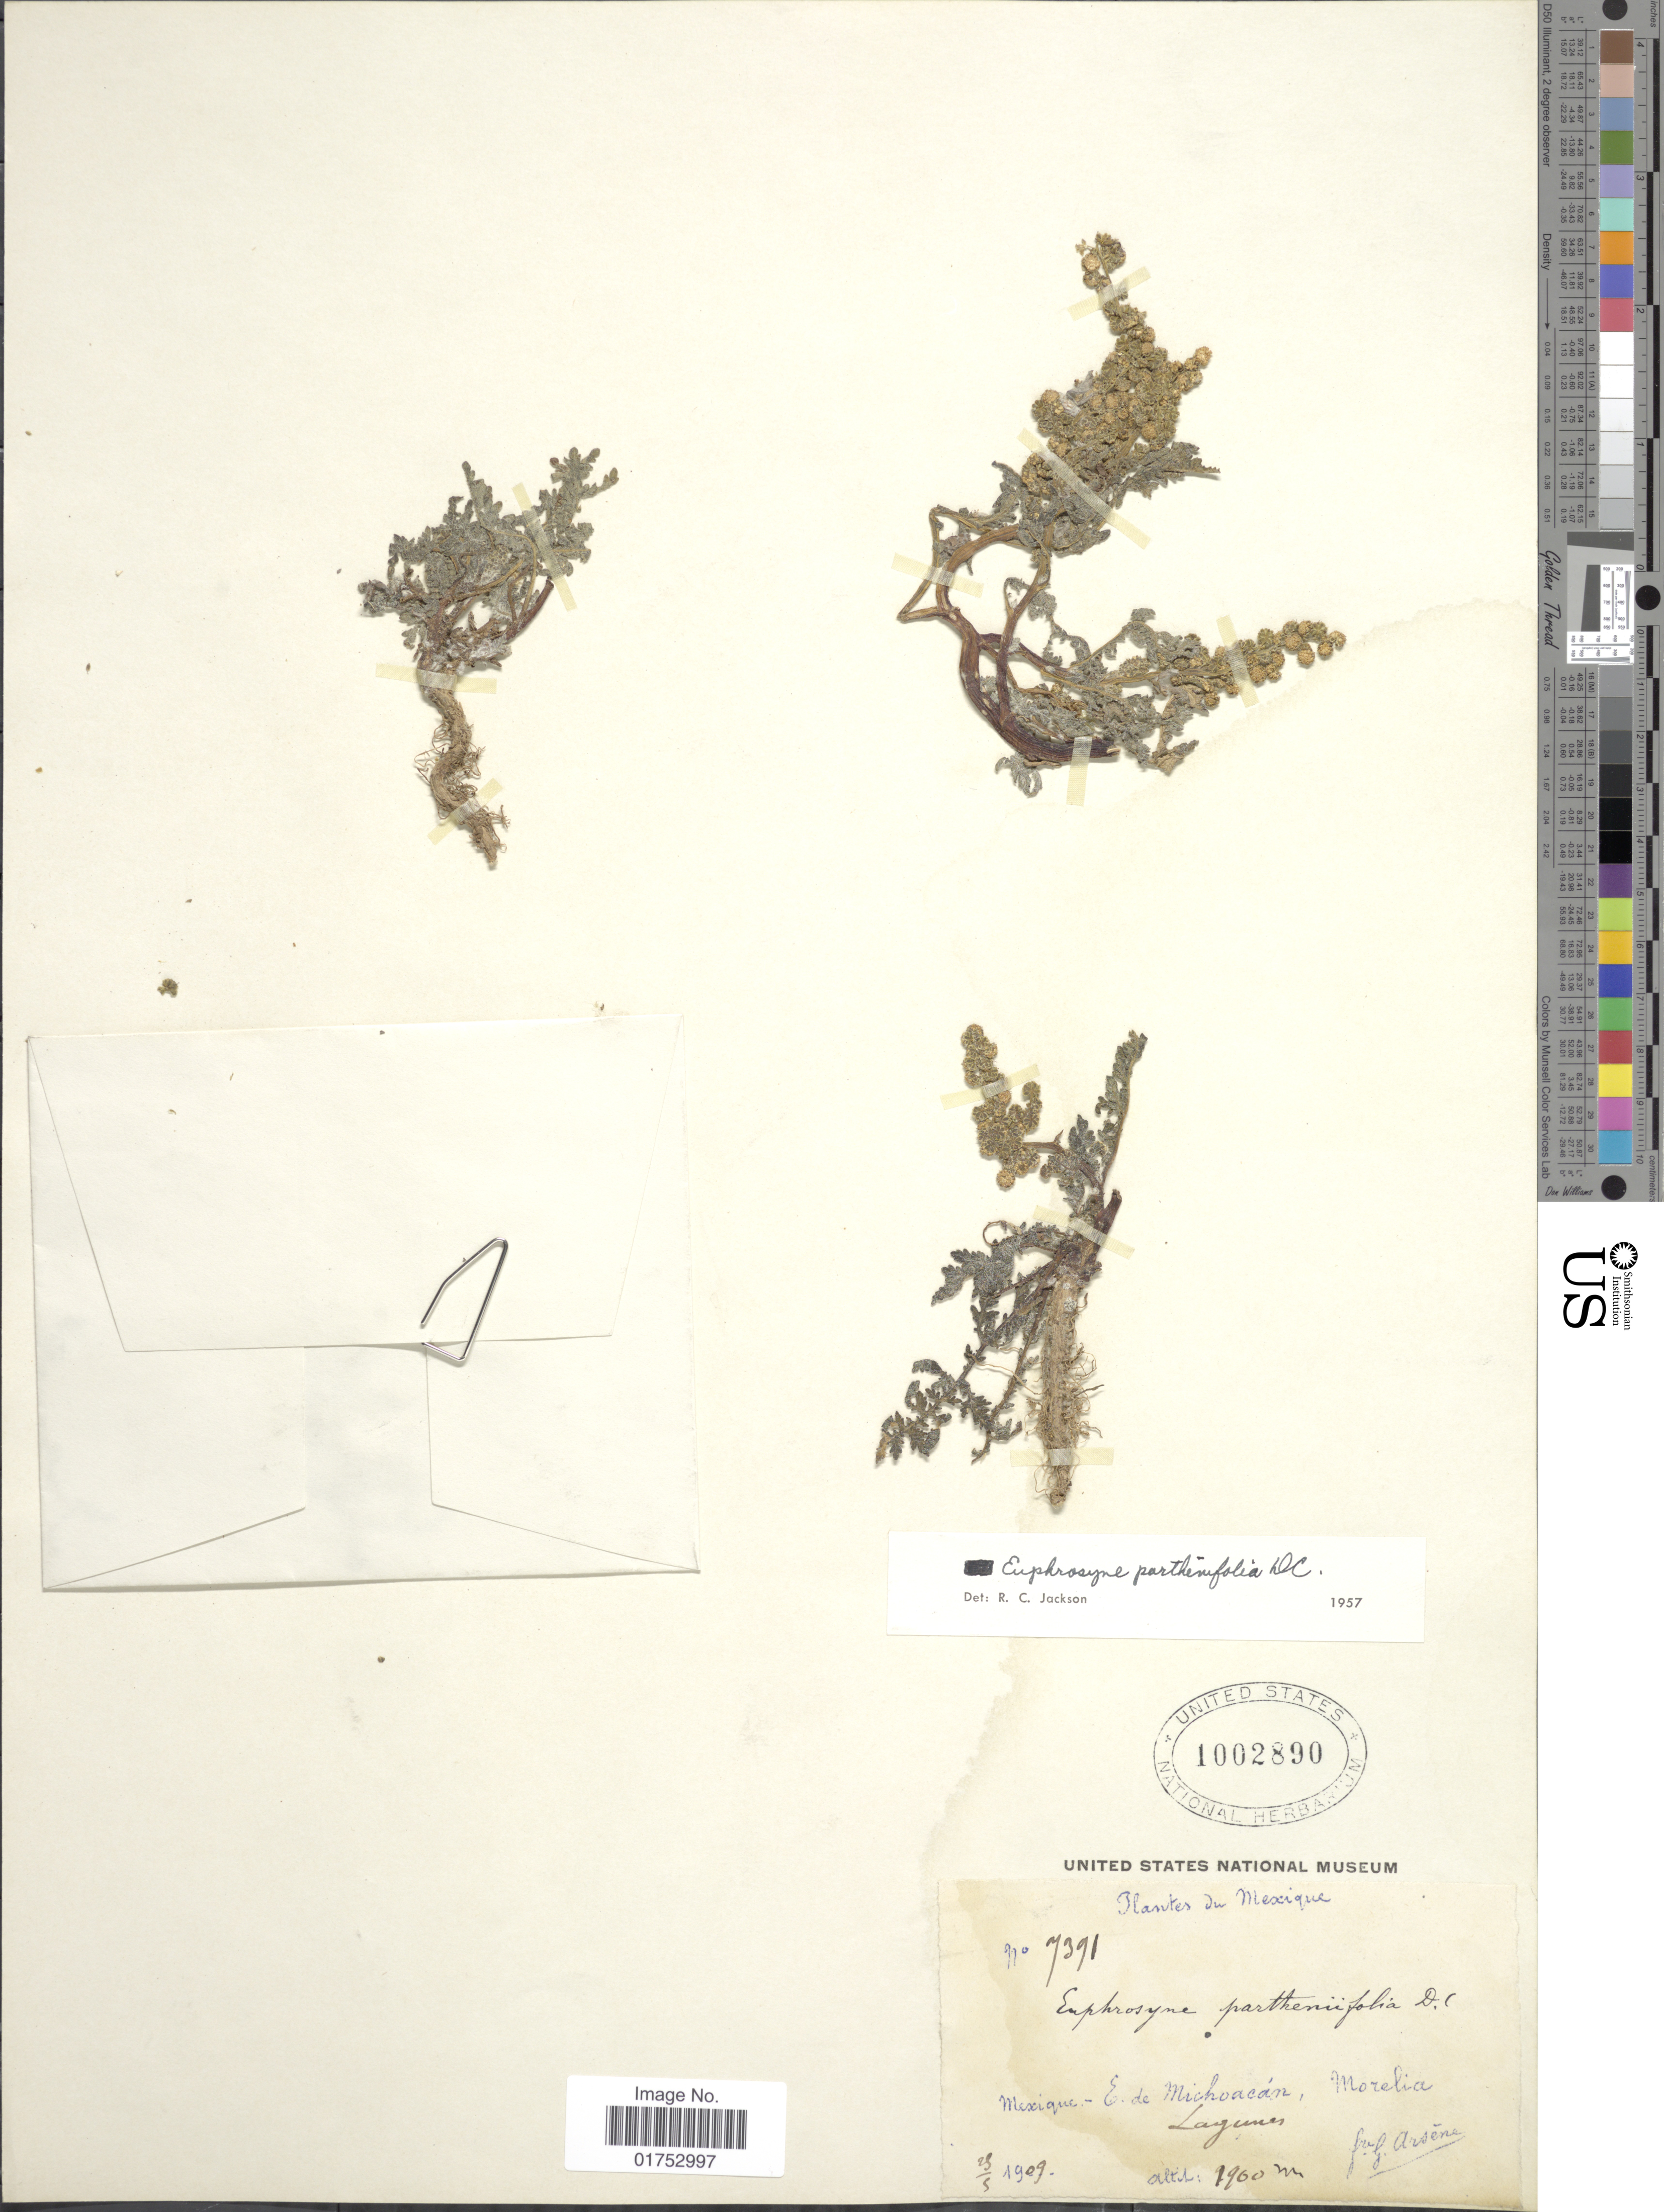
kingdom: Plantae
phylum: Tracheophyta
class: Magnoliopsida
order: Asterales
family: Asteraceae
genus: Euphrosyne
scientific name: Euphrosyne parthenifolia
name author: DC.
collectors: Bro. G. Arsène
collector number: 7391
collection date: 1909-05-25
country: Mexico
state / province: Michoacán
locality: E. de Michoacan. Morelia, Lagunes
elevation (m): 1900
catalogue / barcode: US 1002890